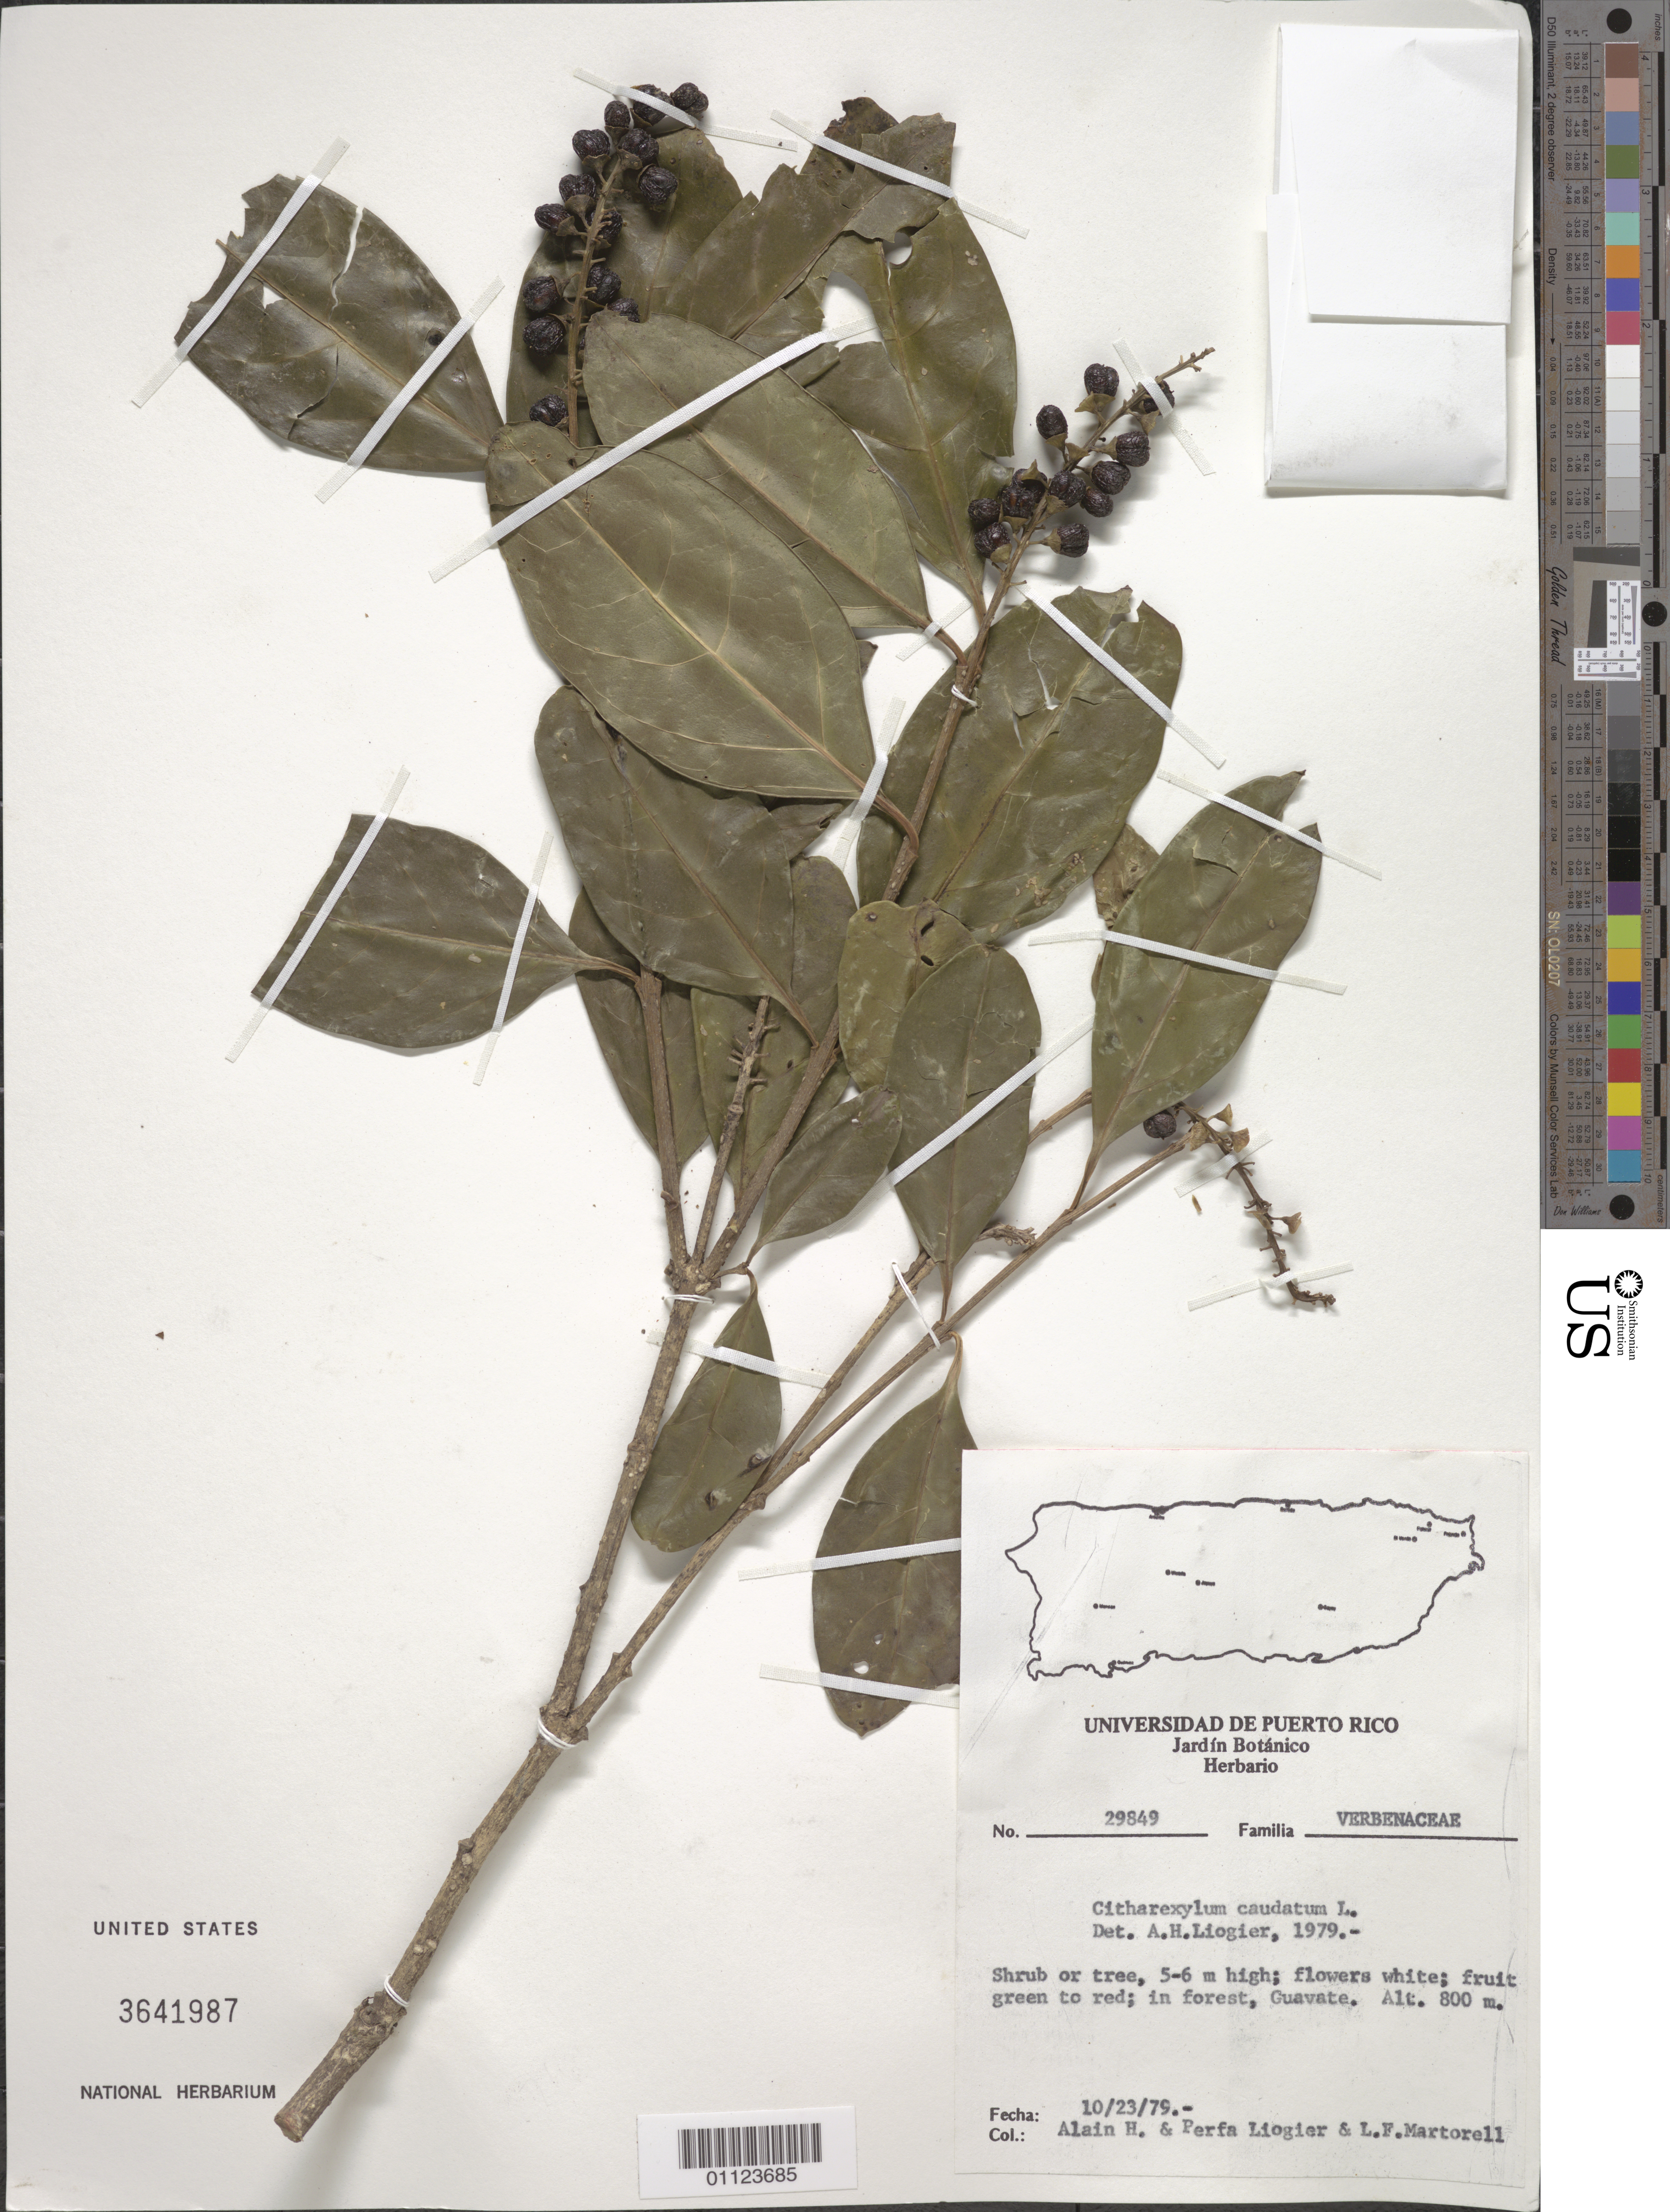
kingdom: Plantae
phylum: Tracheophyta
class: Magnoliopsida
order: Lamiales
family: Verbenaceae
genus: Citharexylum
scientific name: Citharexylum caudatum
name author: L.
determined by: Liogier, Alain H.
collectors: A. H. Liogier, M. P. Liogier & L. Martorell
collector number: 29849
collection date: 1979-10-23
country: Puerto Rico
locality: Guavate.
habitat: In forest.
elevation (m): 800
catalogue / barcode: US 3641987